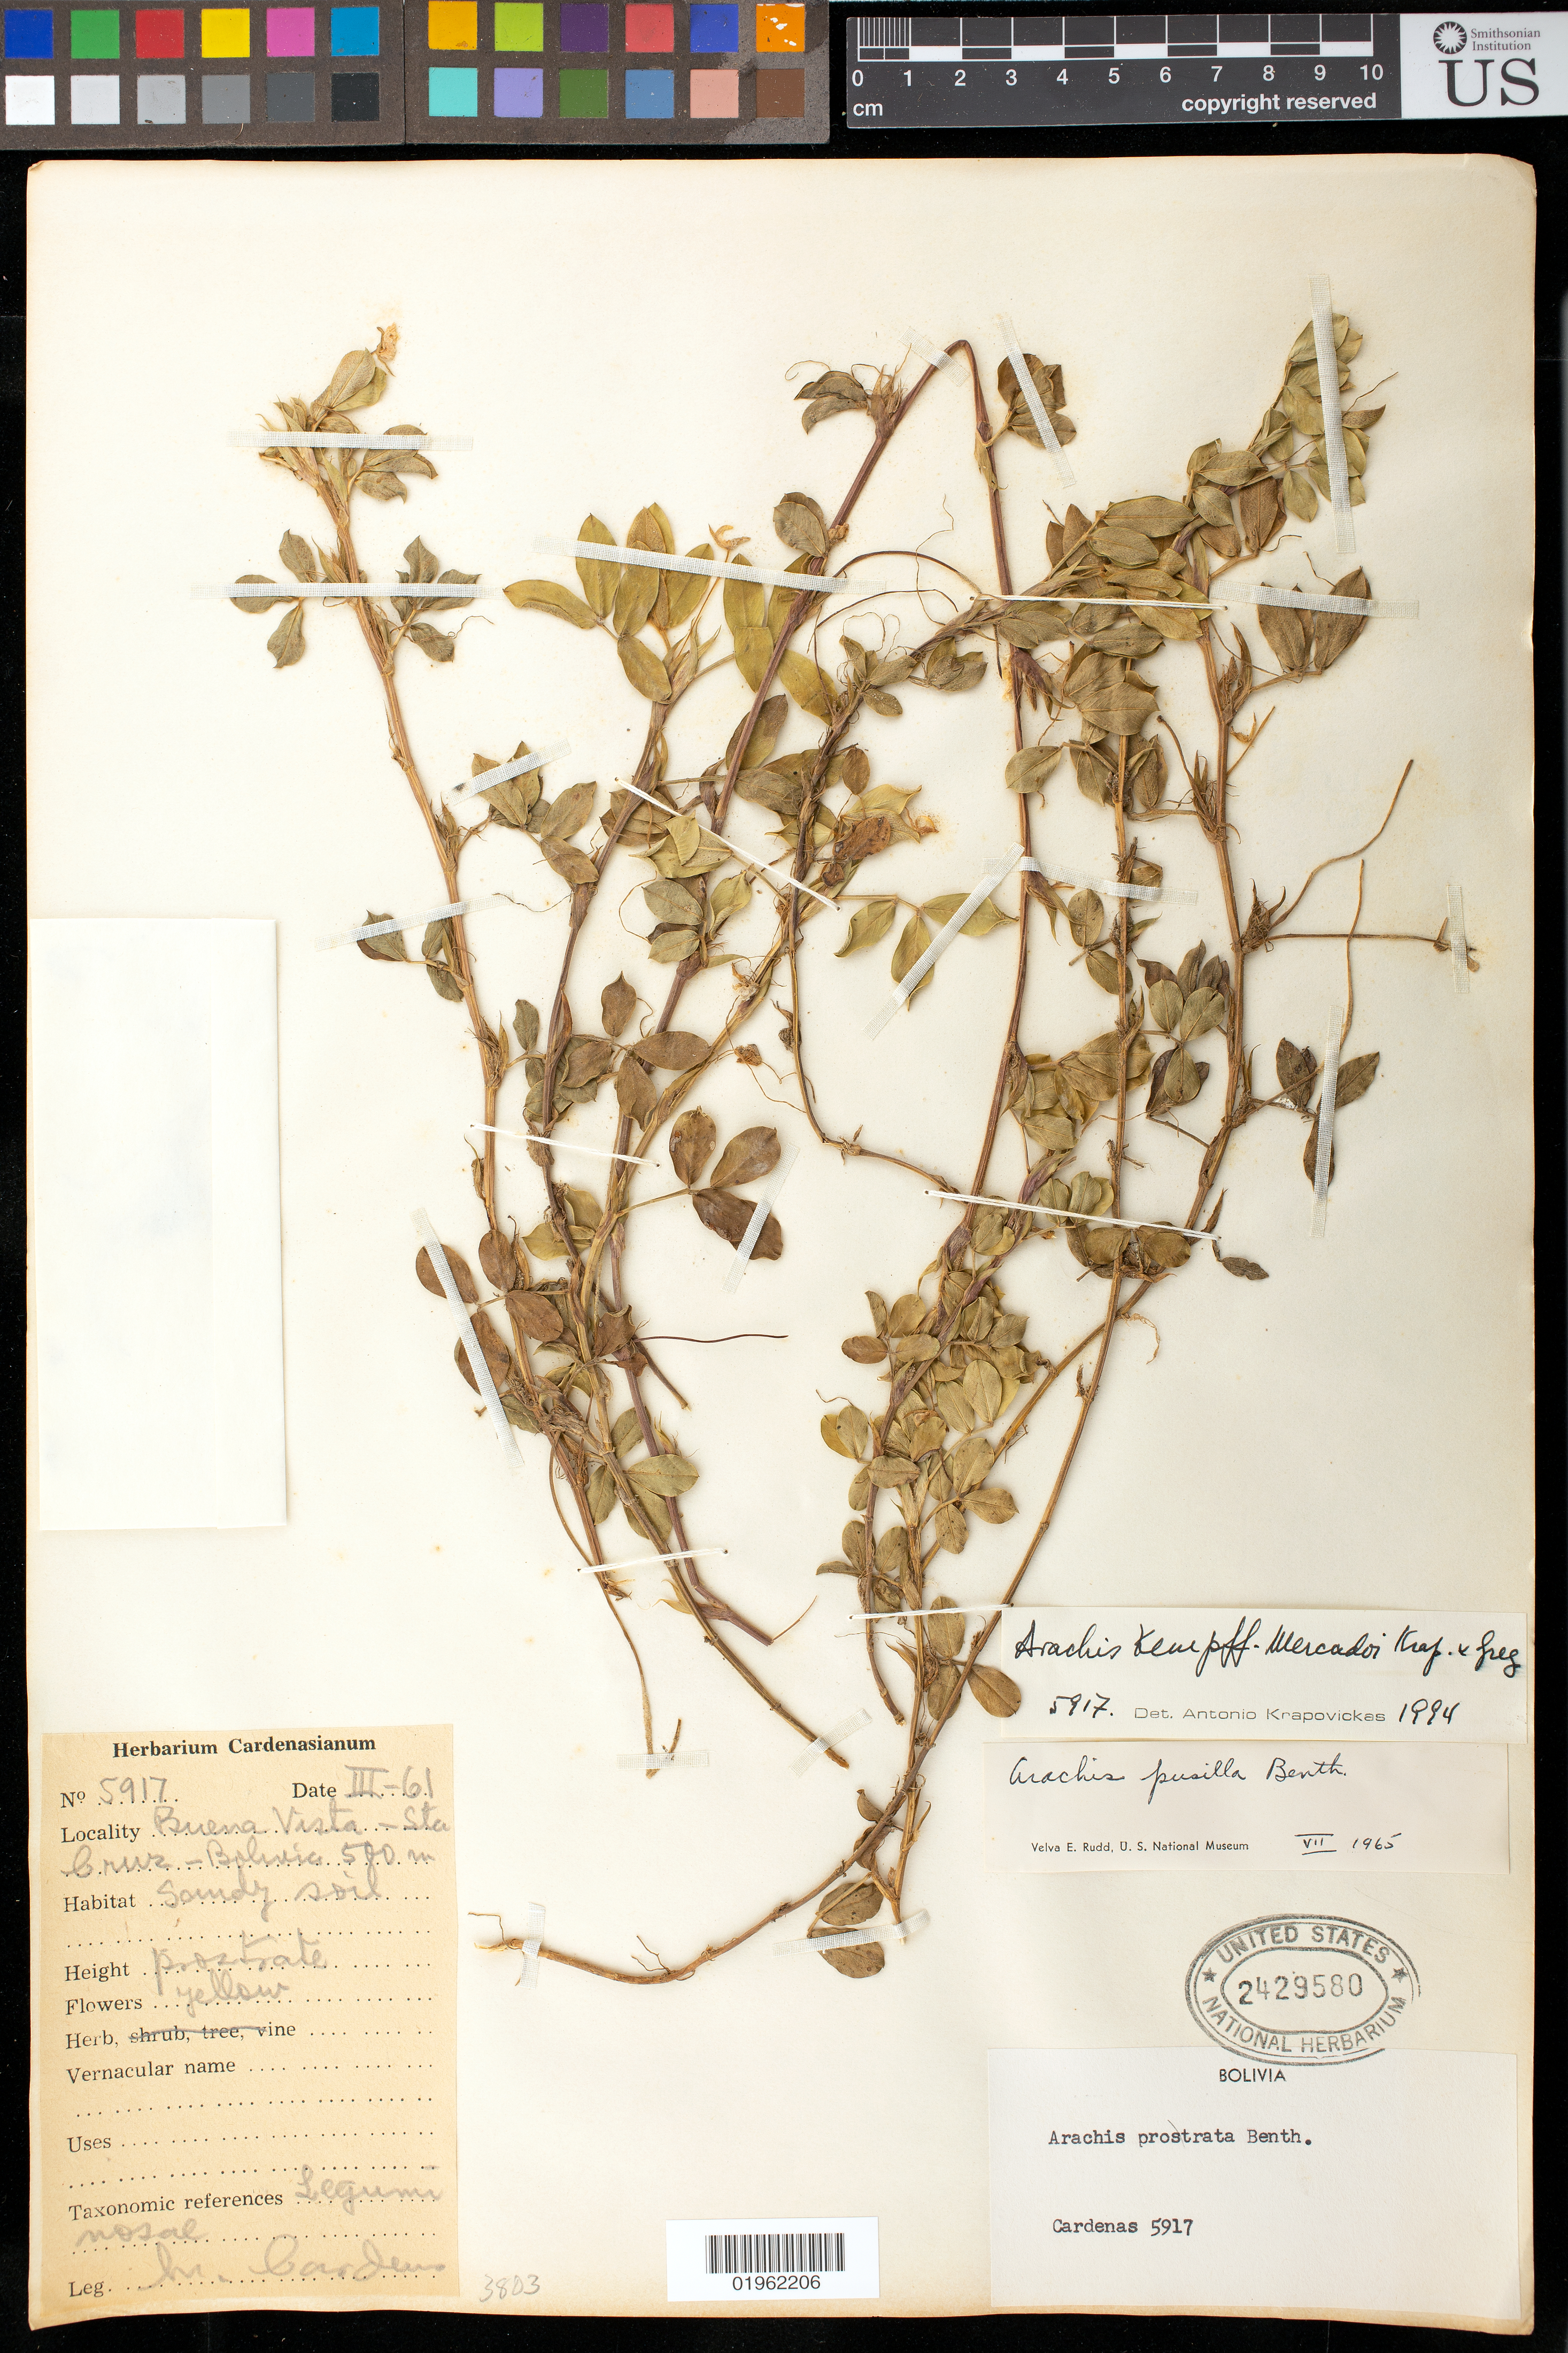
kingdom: Plantae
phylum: Tracheophyta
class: Magnoliopsida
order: Fabales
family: Fabaceae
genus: Arachis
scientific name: Arachis prostrata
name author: Benth.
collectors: M. Cárdenas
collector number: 5917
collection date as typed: Mar 1961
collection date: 1961-03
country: Bolivia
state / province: Santa Cruz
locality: Tapacani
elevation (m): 500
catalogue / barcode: US 2429580